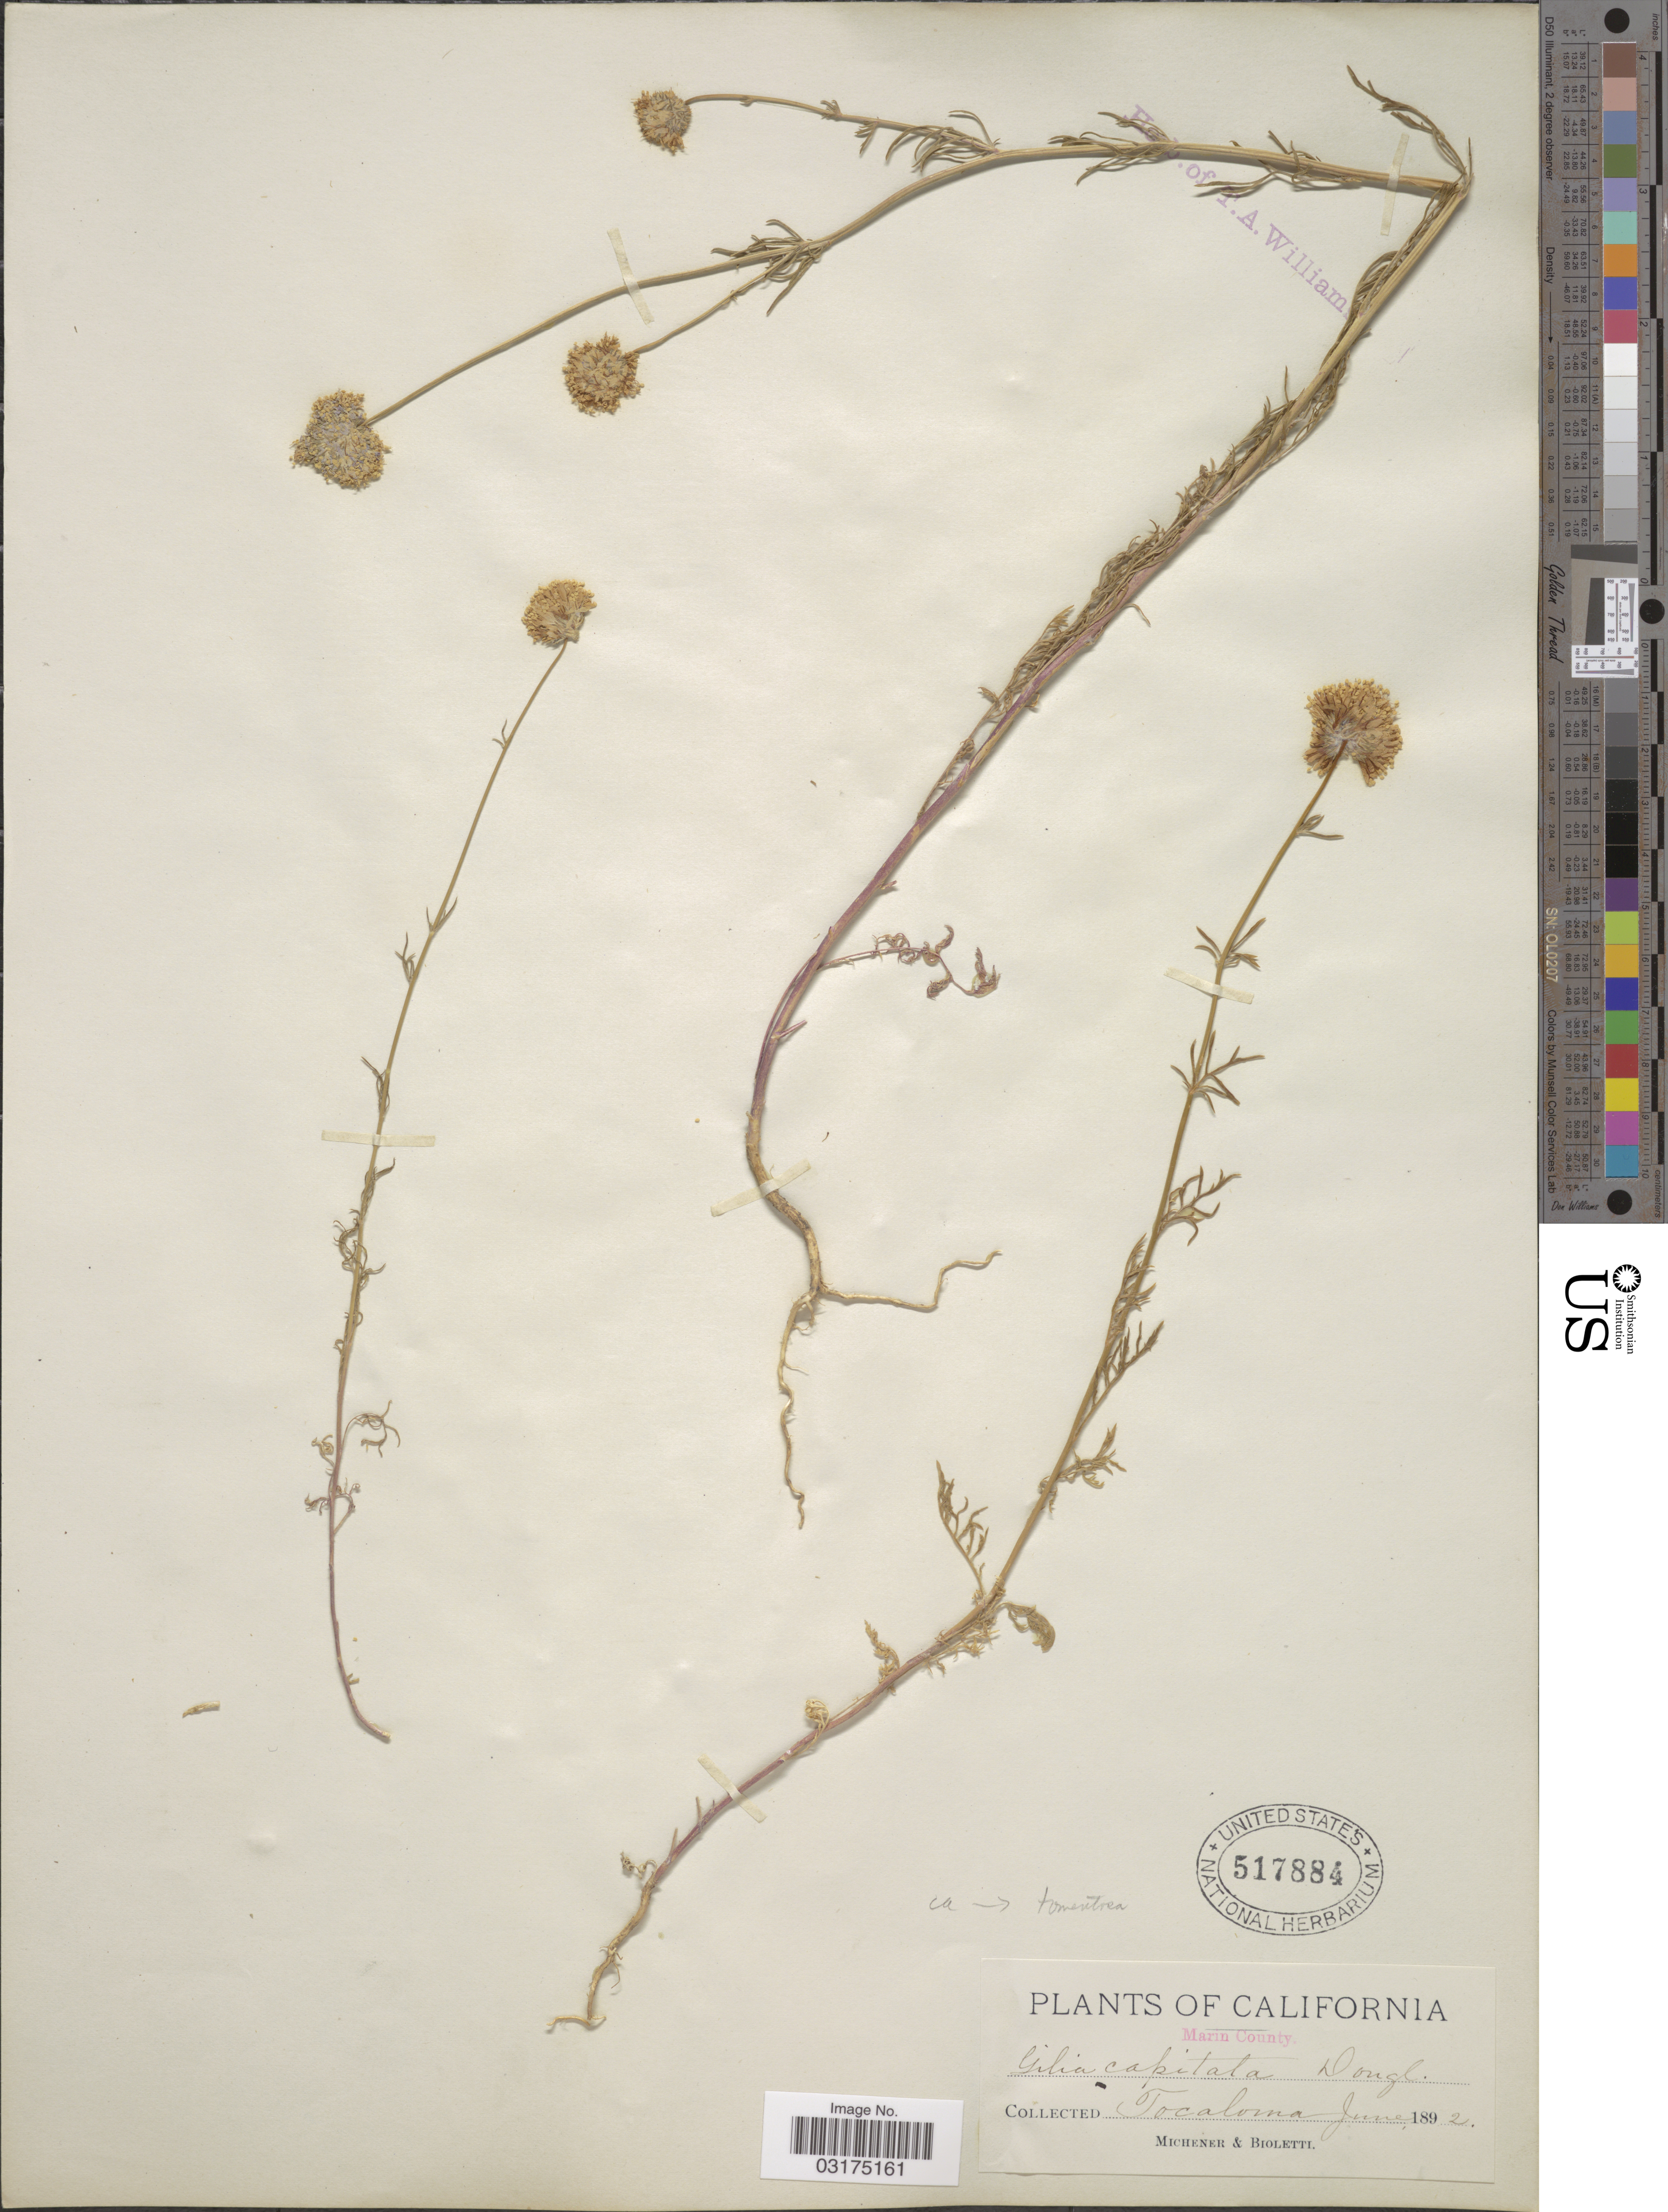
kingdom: Plantae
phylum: Tracheophyta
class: Magnoliopsida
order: Ericales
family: Polemoniaceae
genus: Gilia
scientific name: Gilia capitata subsp. tomentosa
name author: V.E. Grant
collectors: -. Michener & -- Bioletti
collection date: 1892-06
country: United States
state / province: California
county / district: Marin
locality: Marin County, Tocaloma.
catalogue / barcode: US 517884